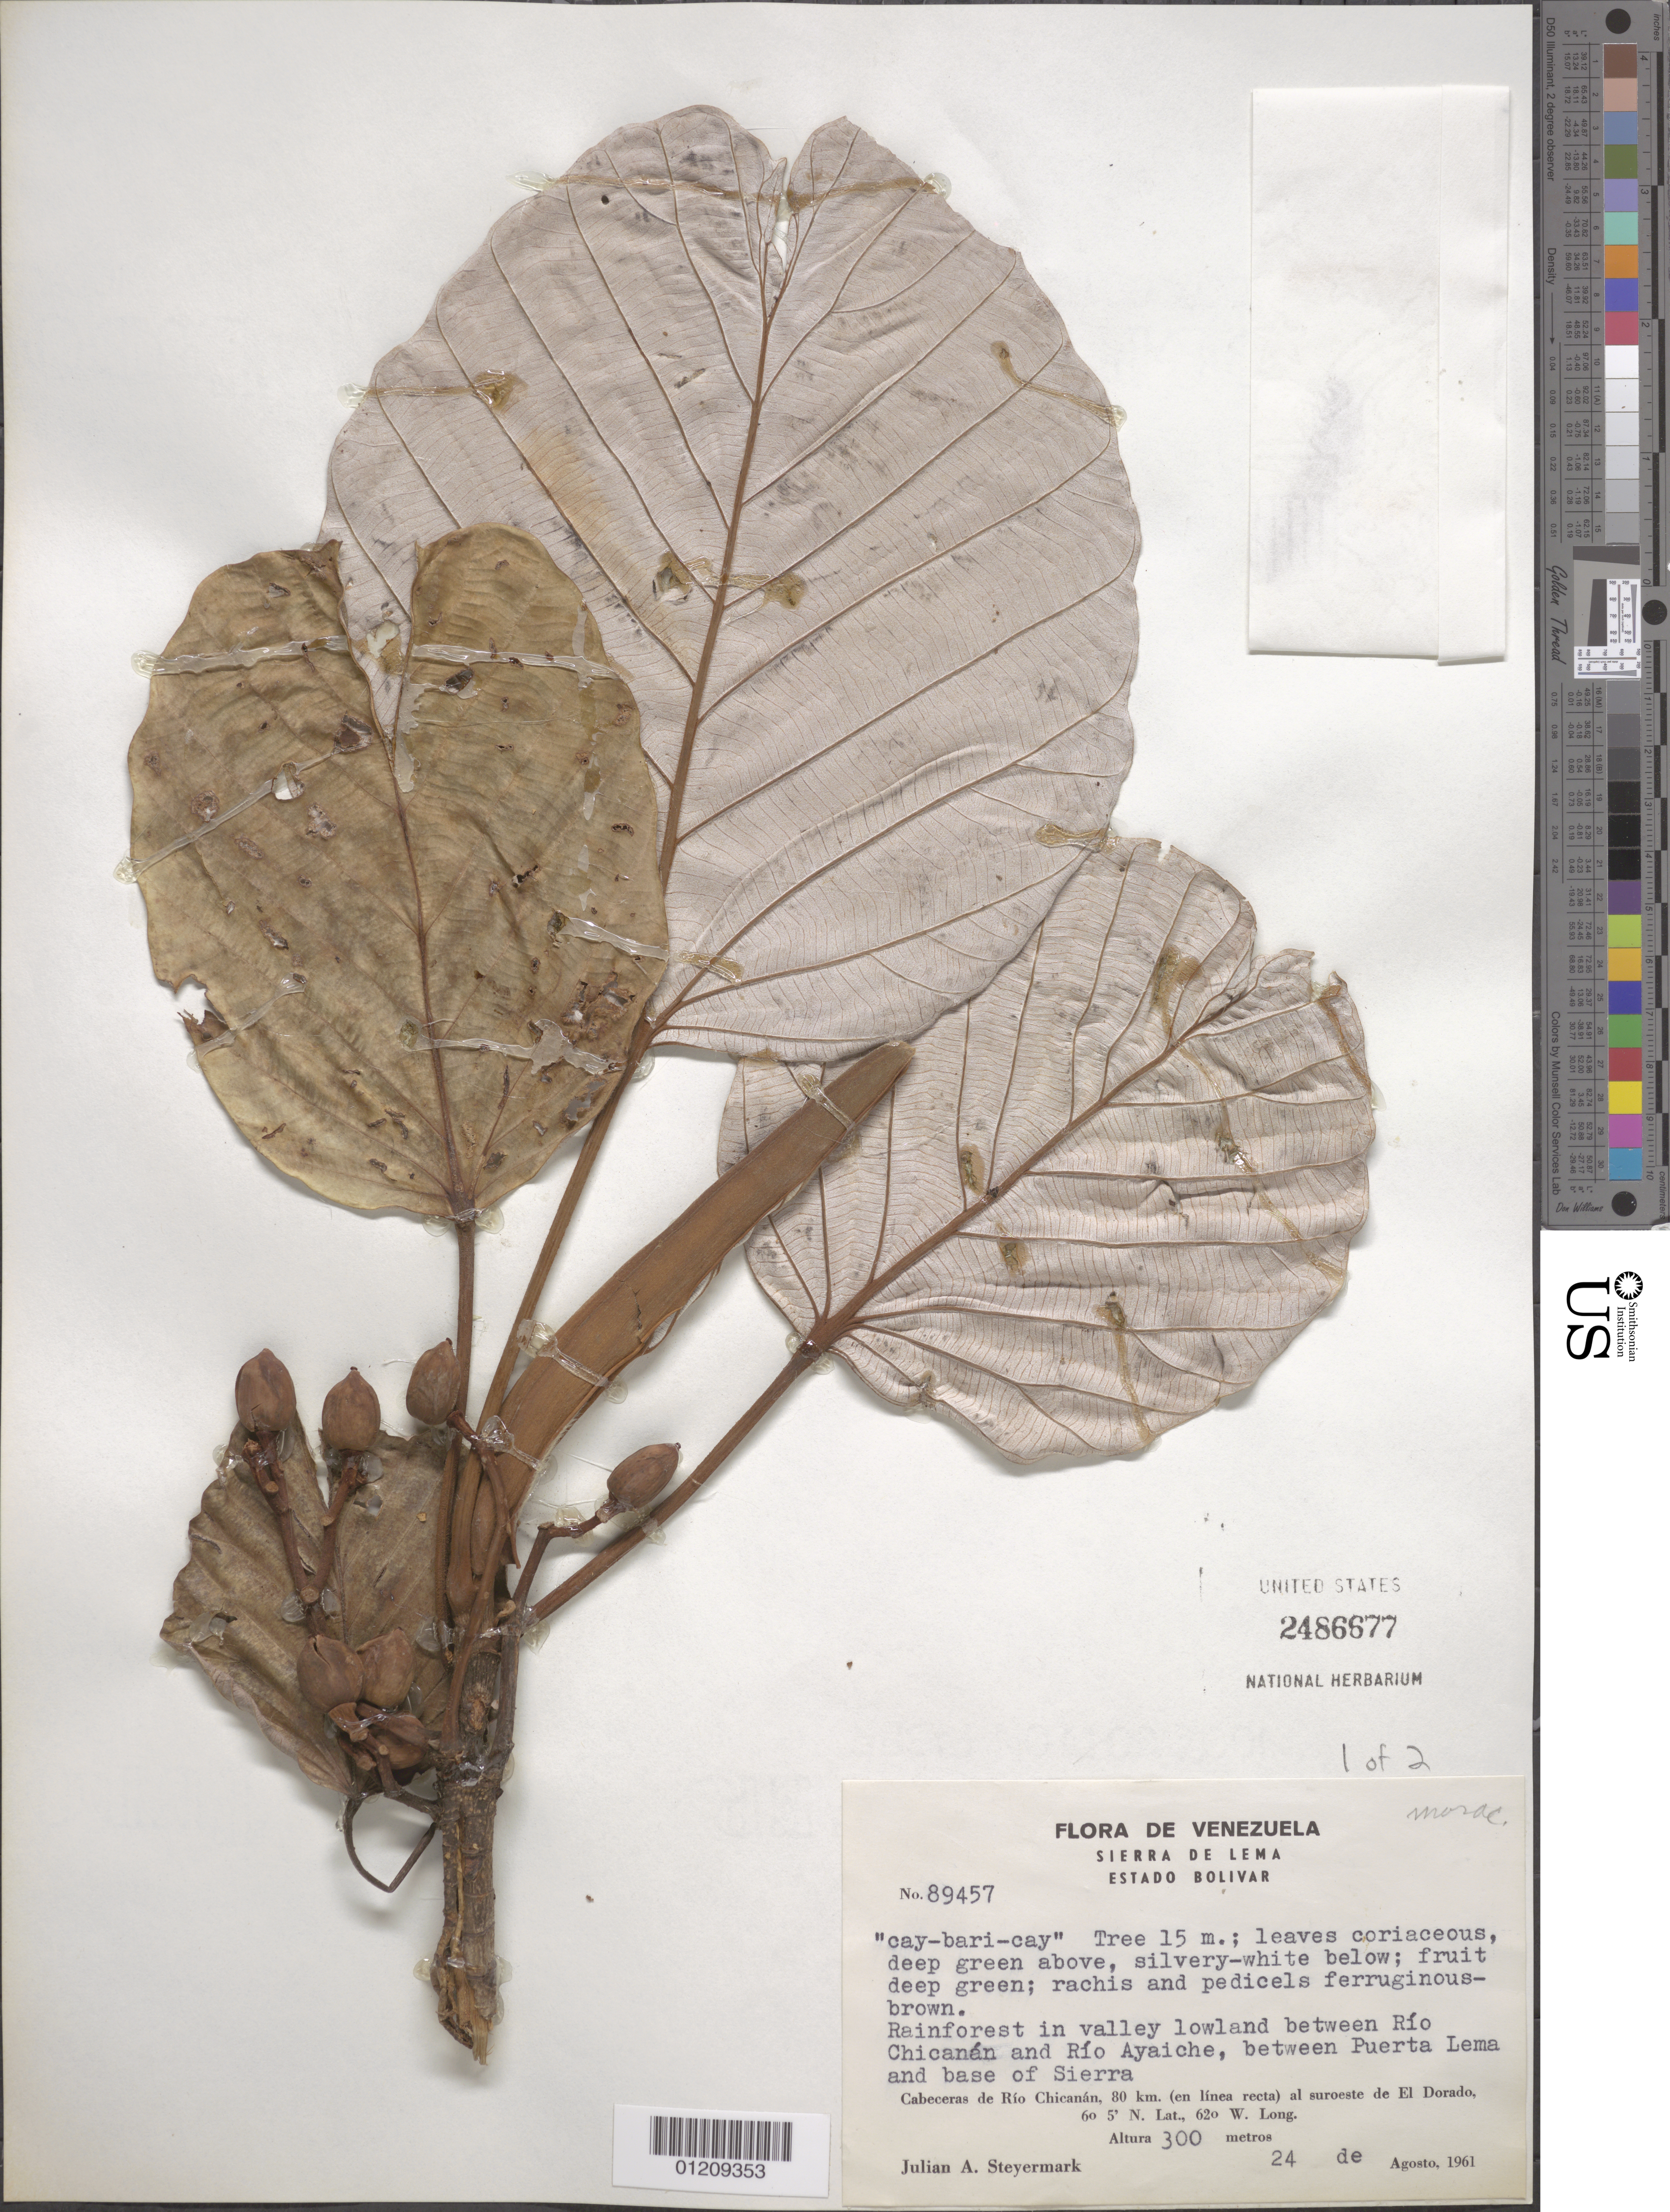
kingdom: Plantae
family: Cecropiaceae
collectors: J. Steyermark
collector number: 89457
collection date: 1961-08-24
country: Venezuela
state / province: Bolívar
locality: Between Rio Chicanán and Rio Ayaiche, between Puerta Lema and base of Sierra. 80km (en linea recta) al suroeste de El Dorado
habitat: Rainforest in valley lowland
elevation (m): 300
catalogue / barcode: US 2486677